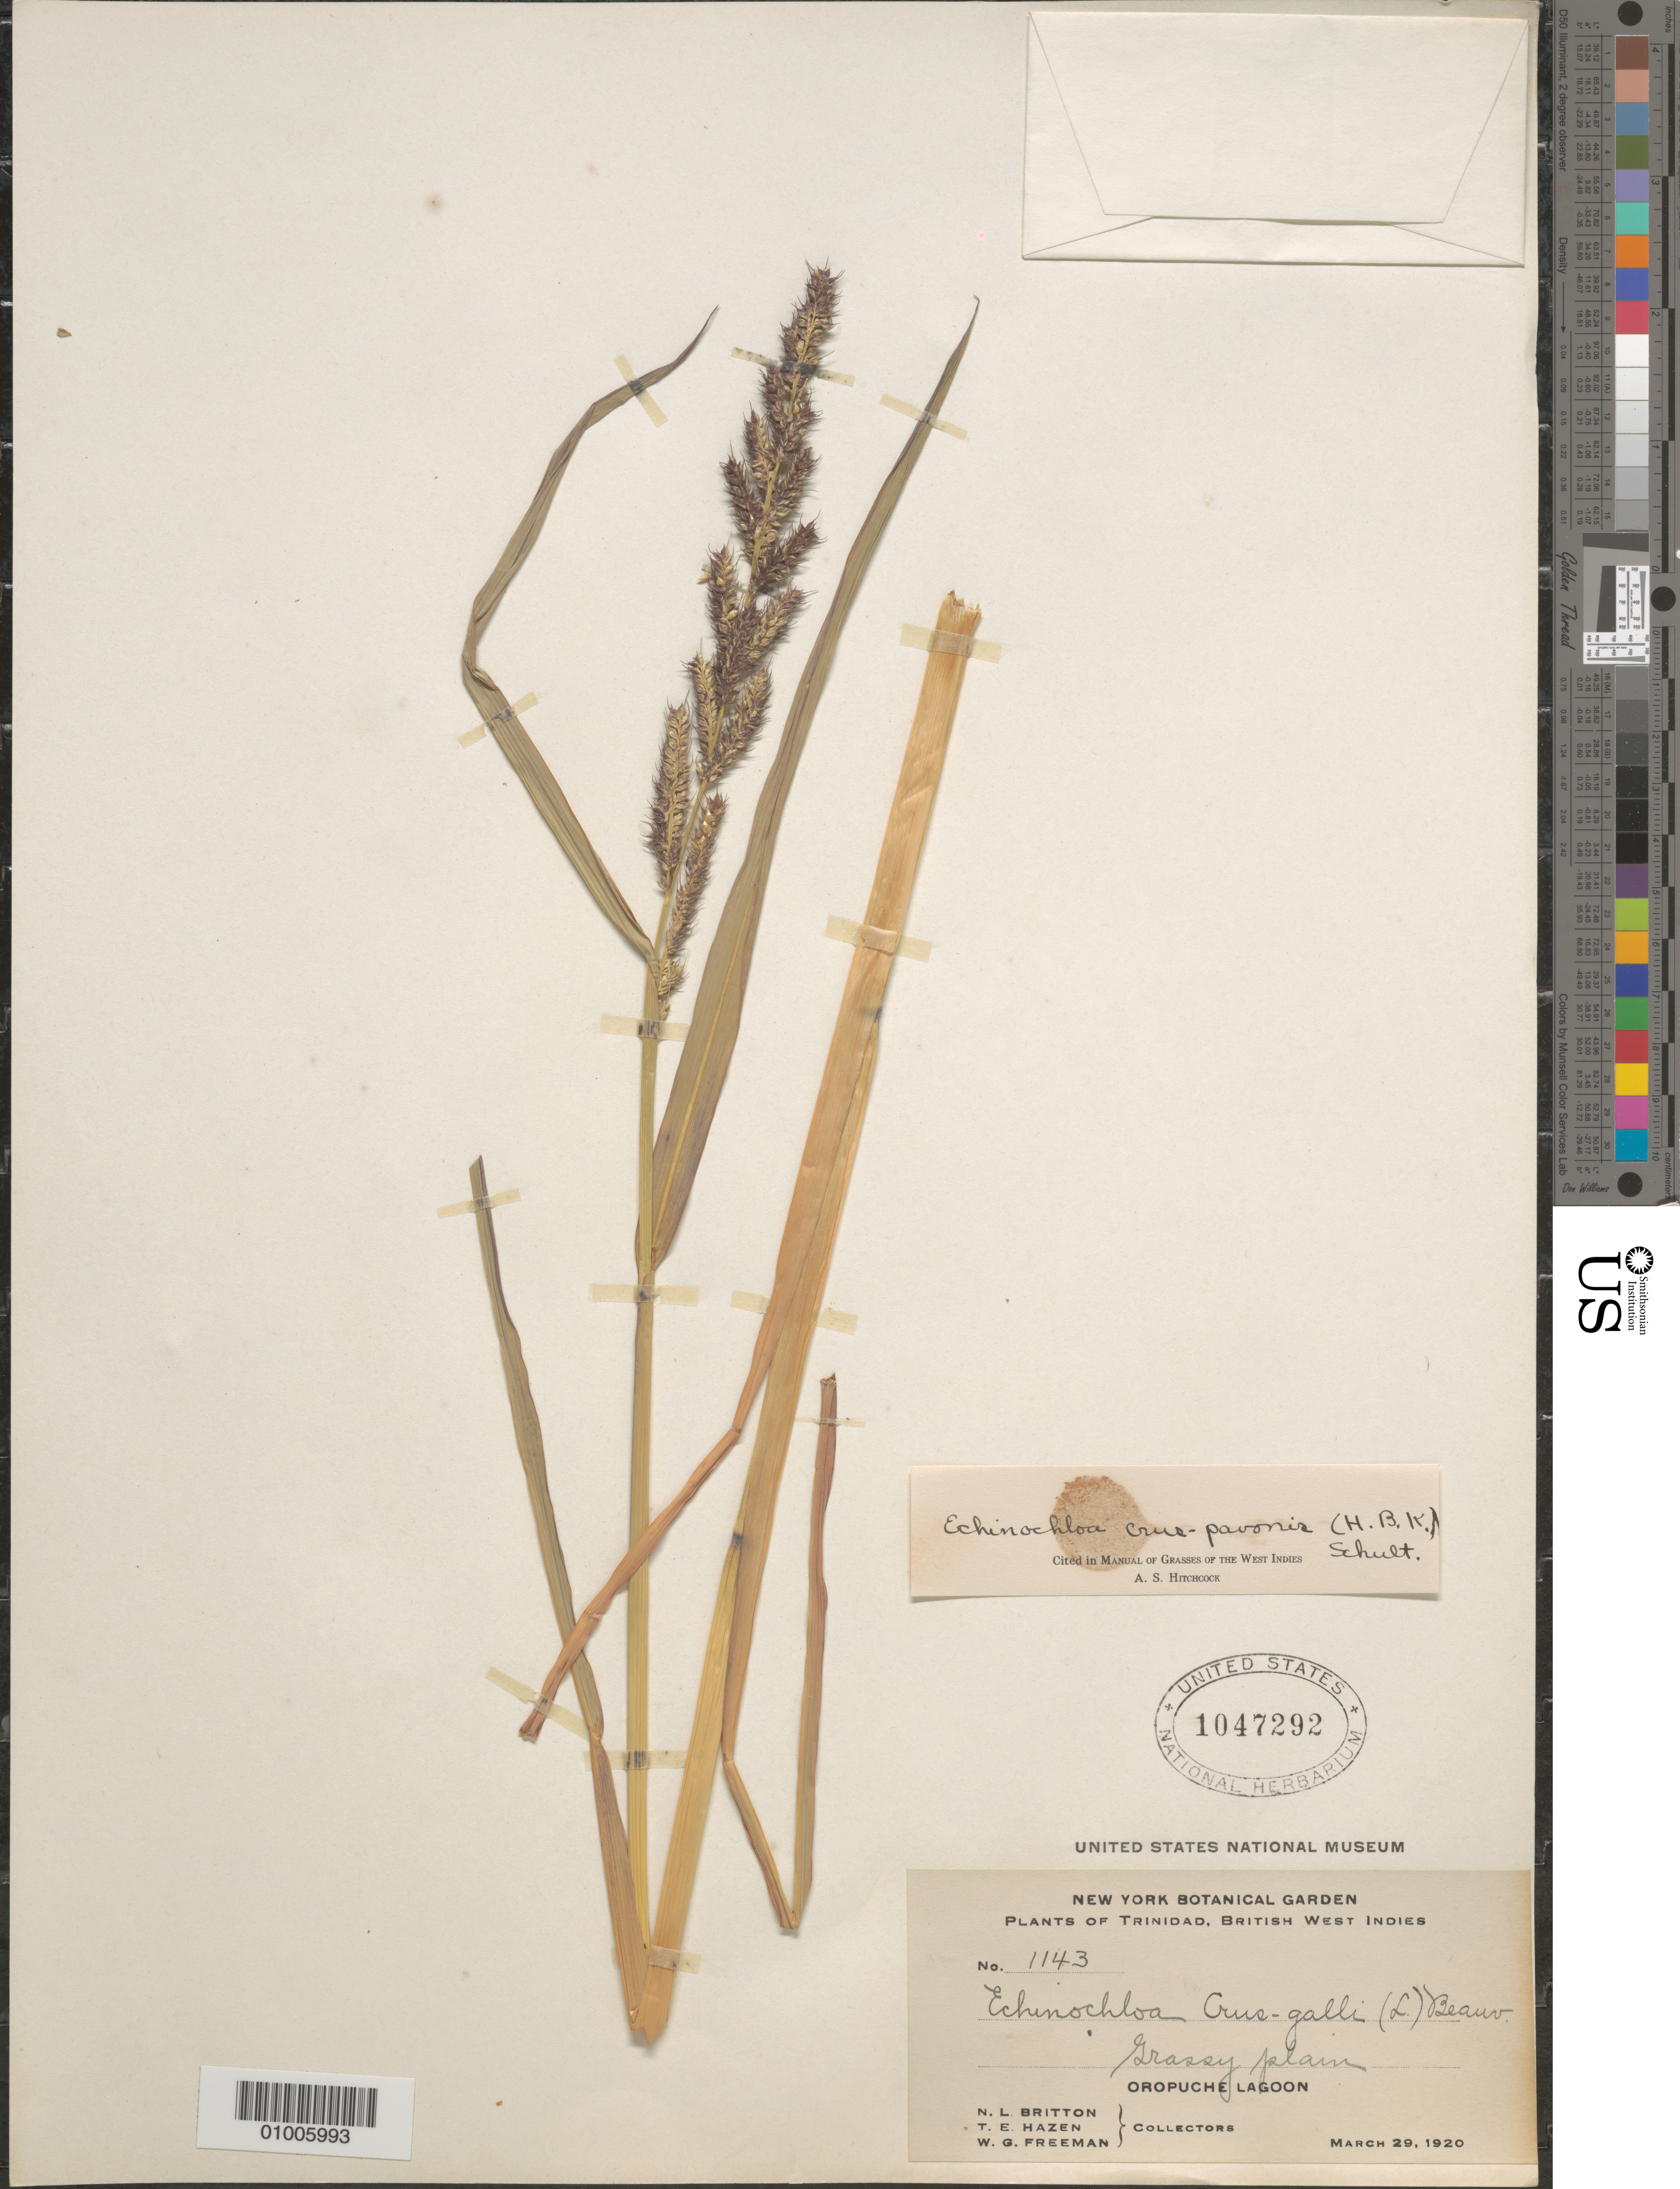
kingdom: Plantae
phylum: Tracheophyta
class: Liliopsida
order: Poales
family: Poaceae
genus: Echinochloa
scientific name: Echinochloa crus-galli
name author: (L.) P. Beauv.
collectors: N. Britton, T. E. Hazen & J. Freeman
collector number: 1143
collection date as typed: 29 Mar 1920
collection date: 1920-03-29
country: Trinidad and Tobago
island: Trinidad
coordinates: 0 N, 0 E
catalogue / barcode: US 1047929